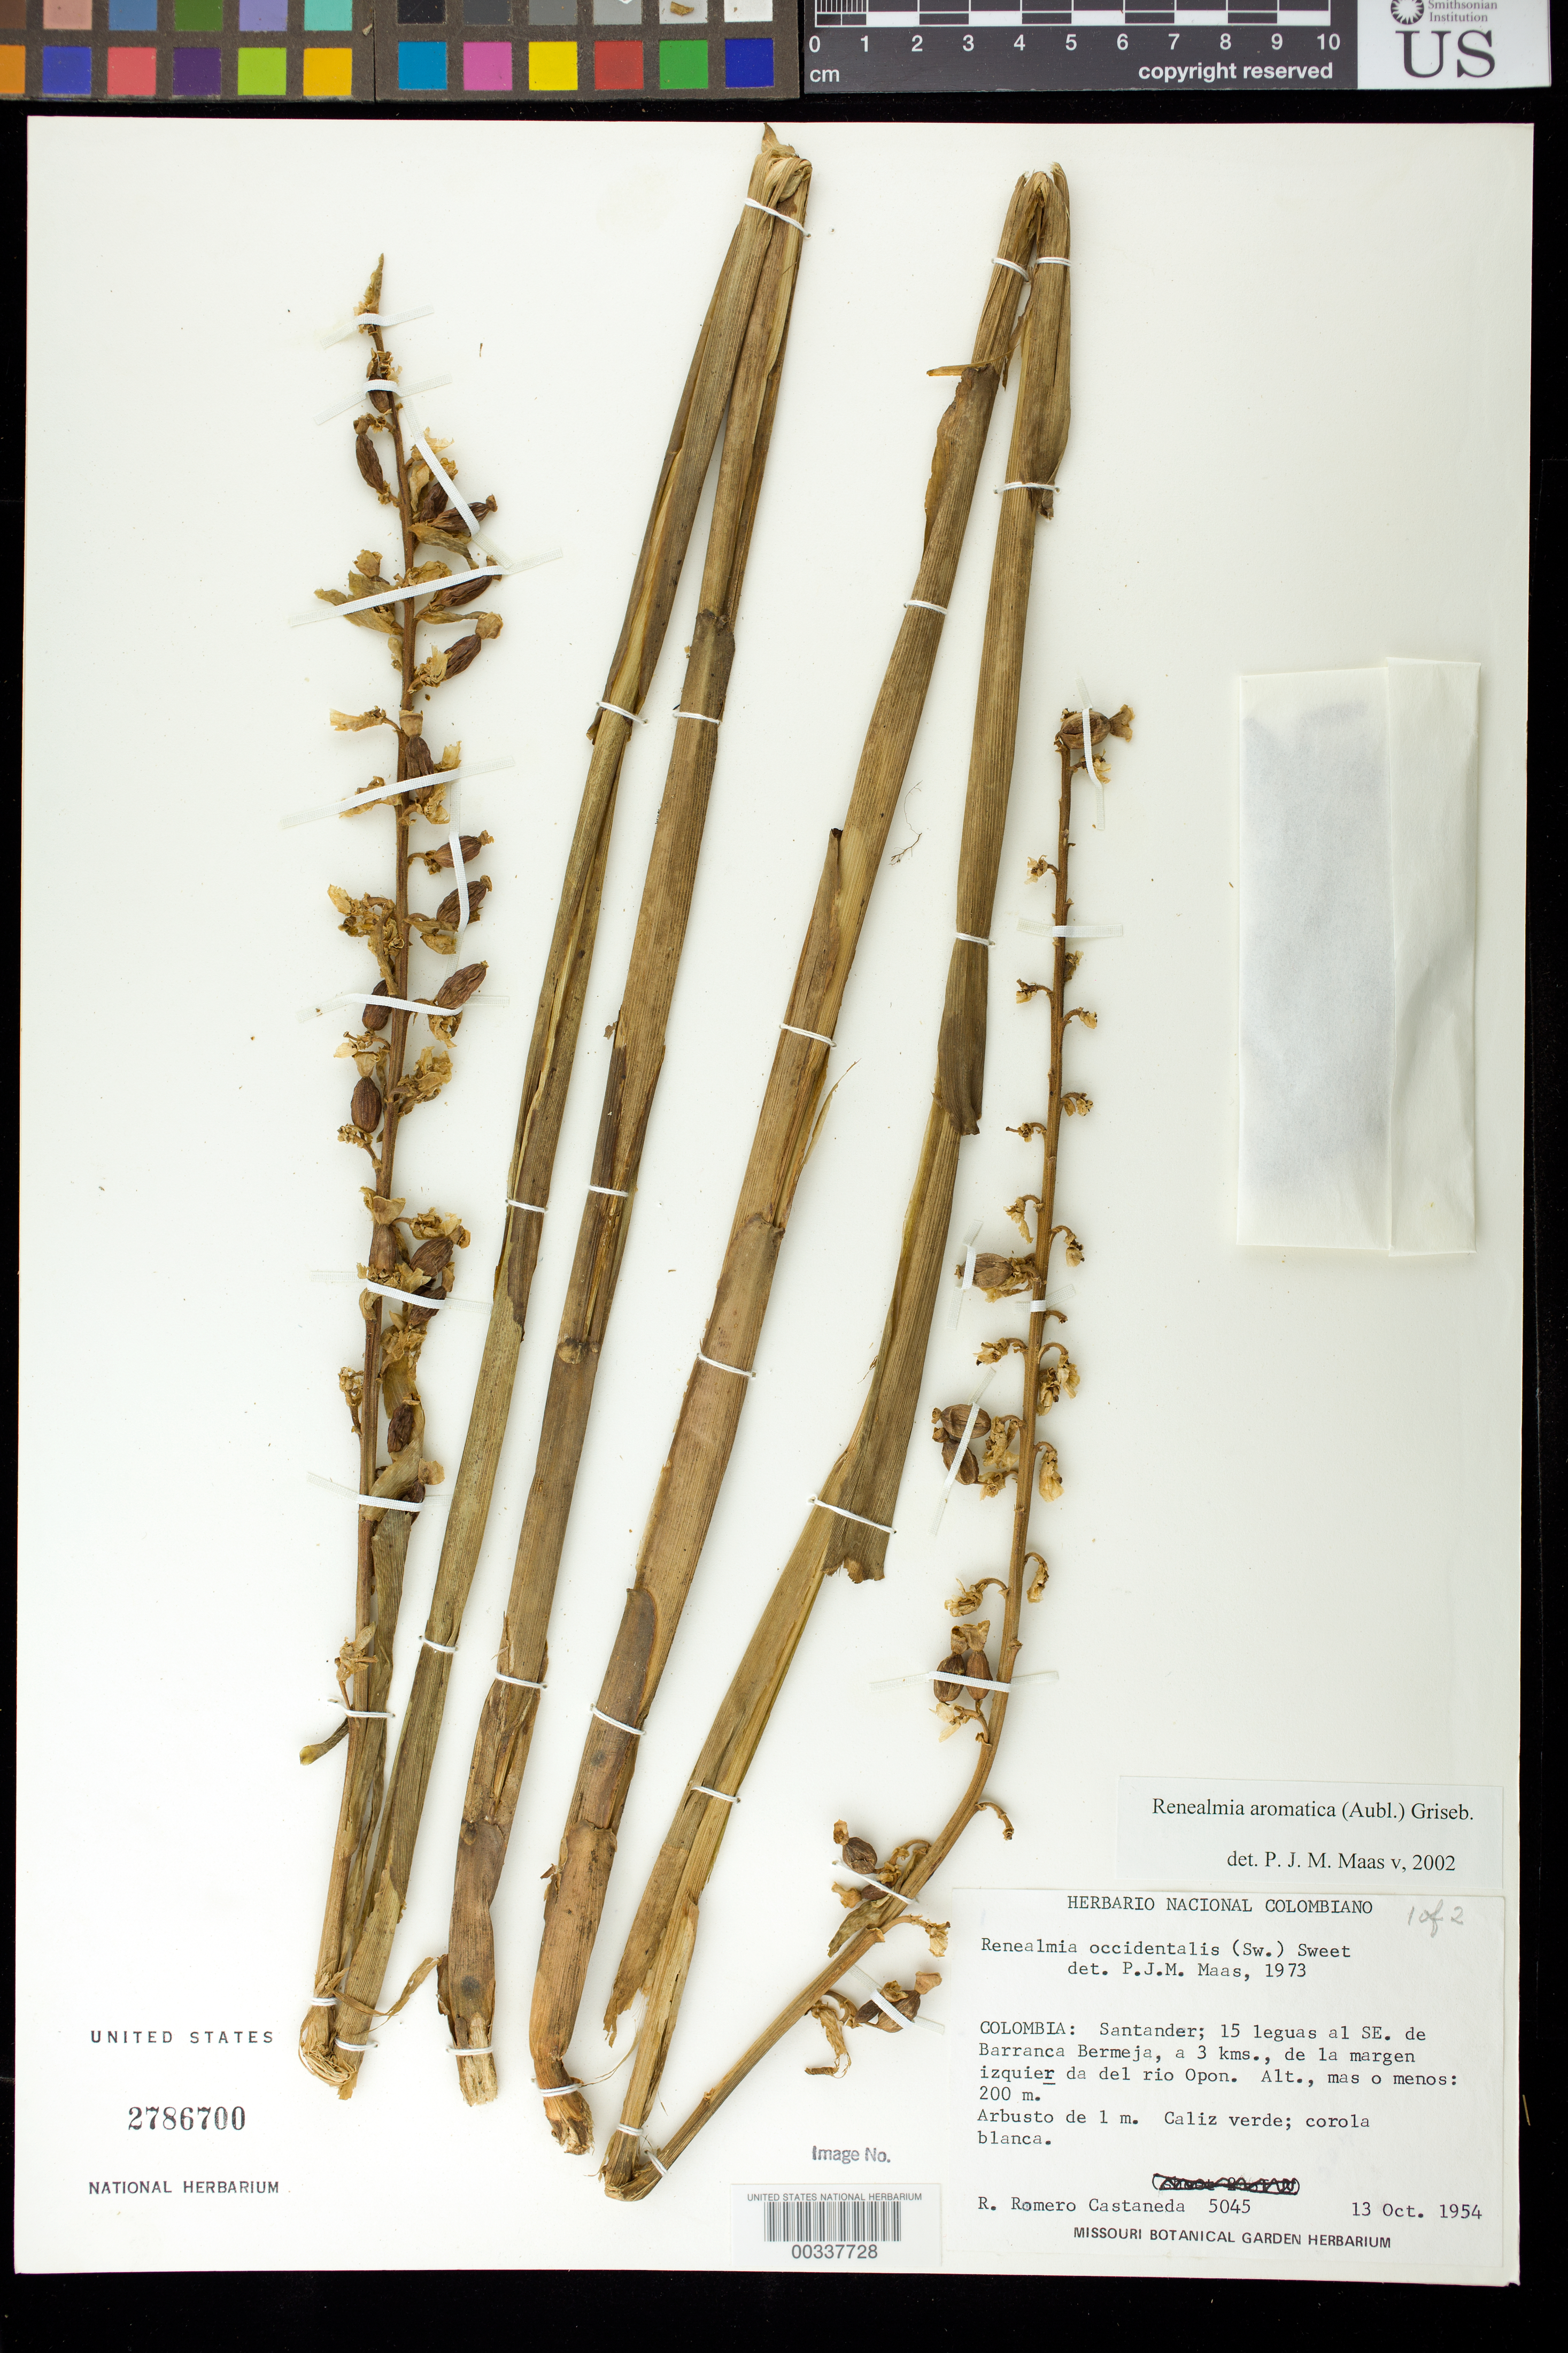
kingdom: Plantae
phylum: Tracheophyta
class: Liliopsida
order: Zingiberales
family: Zingiberaceae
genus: Renealmia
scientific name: Renealmia aromatica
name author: (Aubl.) Griseb.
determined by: Maas, Paul J. M.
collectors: R. Romero Castañeda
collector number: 5045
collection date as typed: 13 Oct 1954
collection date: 1954-10-13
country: Colombia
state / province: Santander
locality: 15 leguas al SE. de Barrancabermeja, a 3 km, de la Margen Izquierda del Rio Opon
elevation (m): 200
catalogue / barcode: US 2786700